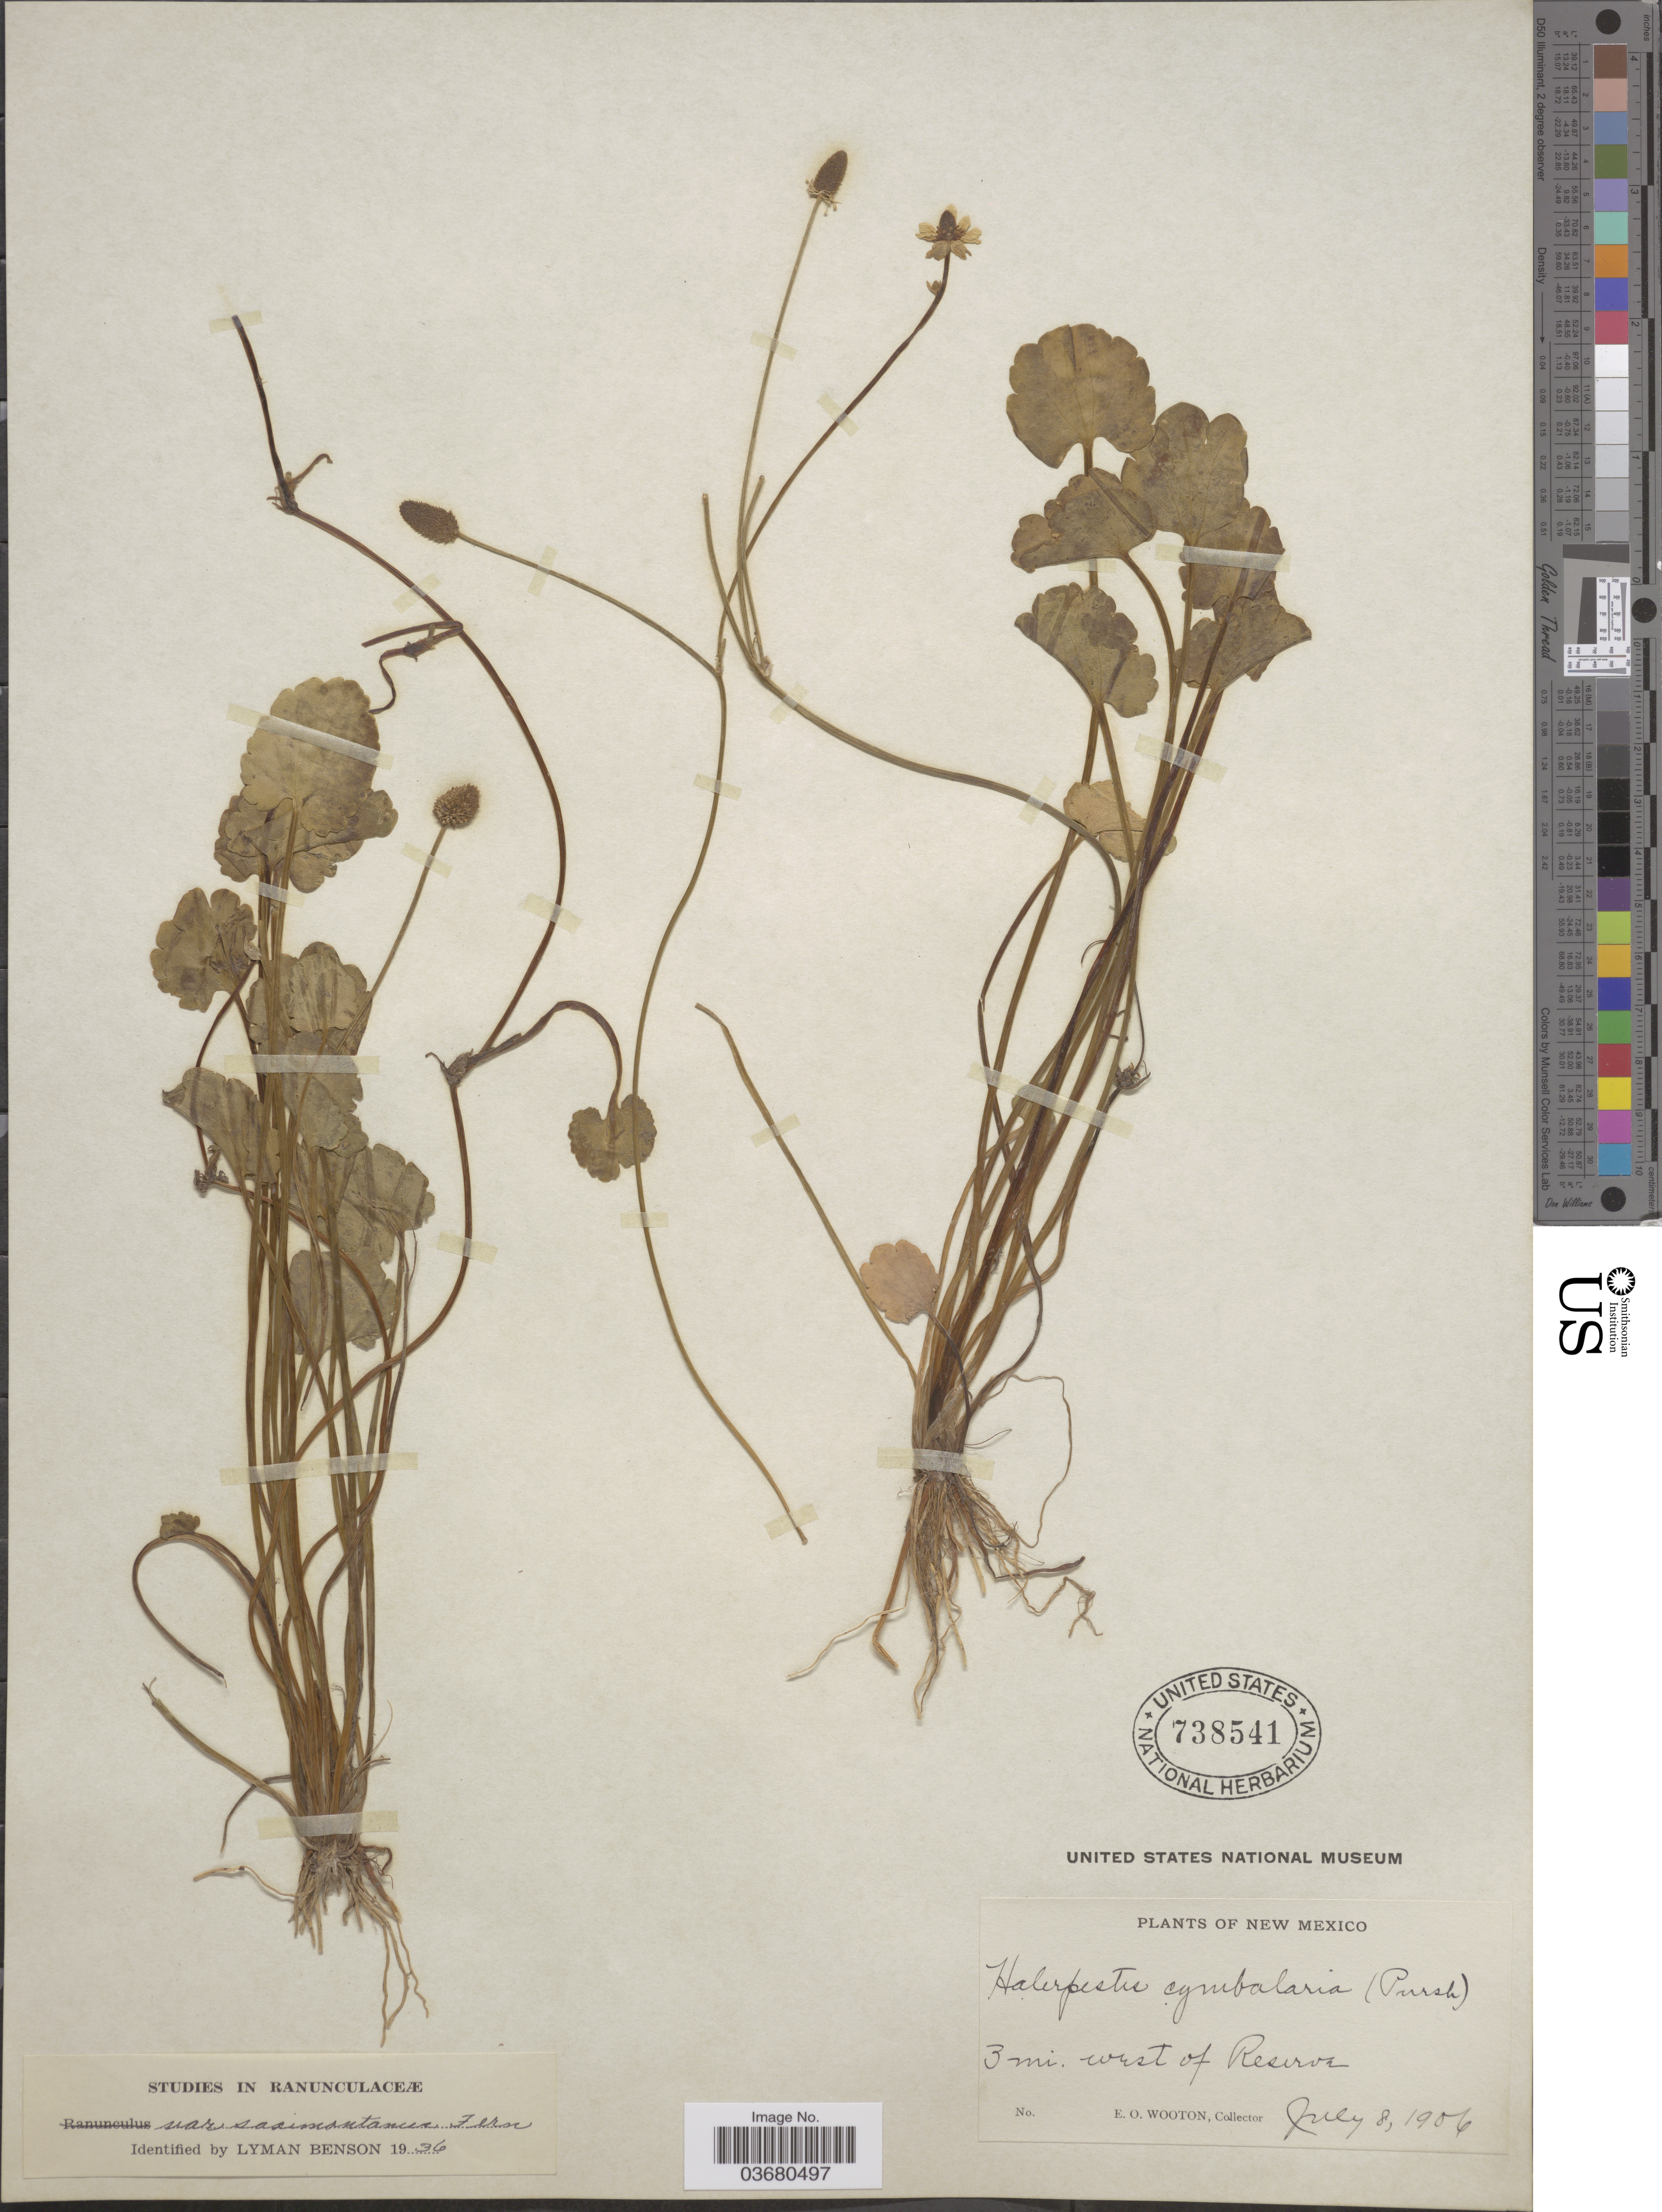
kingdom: Plantae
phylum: Tracheophyta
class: Magnoliopsida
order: Ranunculales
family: Ranunculaceae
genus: Halerpestes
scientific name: Halerpestes cymbalaria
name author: (Pursh) Greene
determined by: Strong, M. T., (US), Smithsonian Institution - National Museum of Natural History (UNITED STATES)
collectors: E. O. Wooton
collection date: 1906-07-08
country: United States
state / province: New Mexico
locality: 3 mi. west of Reserve.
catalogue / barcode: US 738541